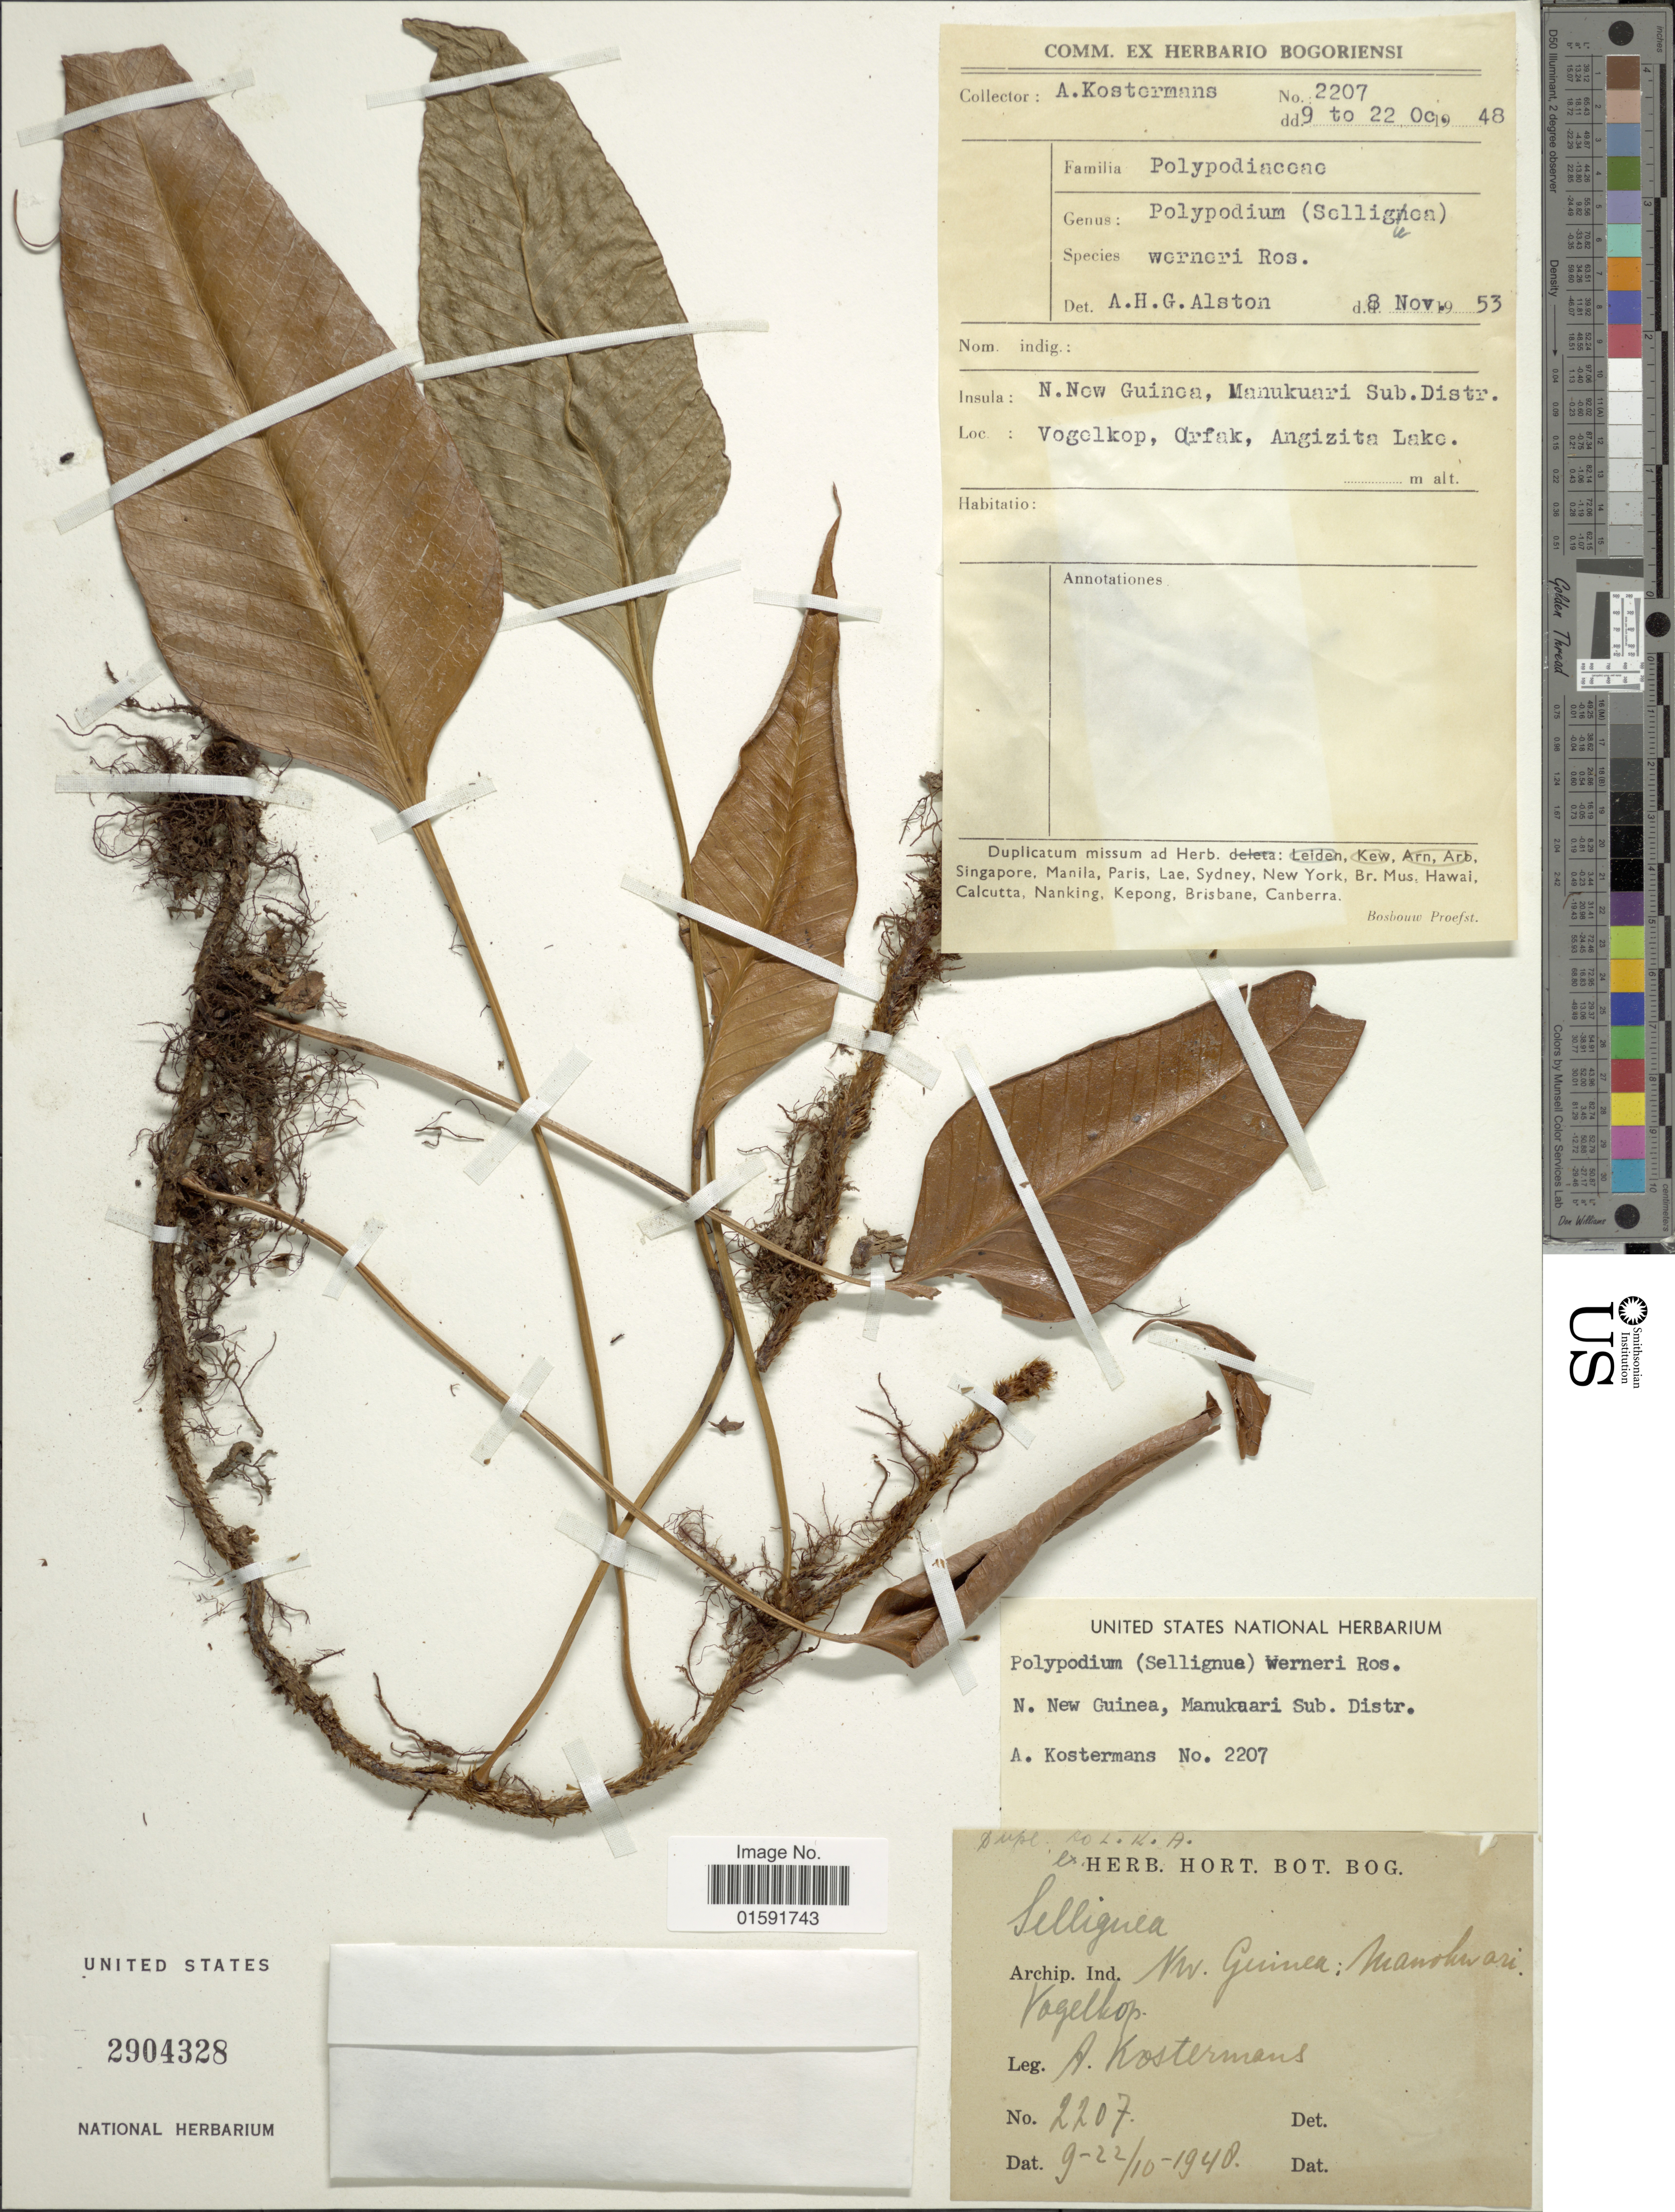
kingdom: Plantae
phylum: Tracheophyta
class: Polypodiopsida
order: Polypodiales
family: Polypodiaceae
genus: Selliguea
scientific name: Selliguea plantaginea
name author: Brack. in Wilkes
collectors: A. J. G. Kostermans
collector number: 2207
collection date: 1948-10-09/1948-10-22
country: Indonesia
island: New Guinea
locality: N. New Guinea, Manukuari Sub Distr., Vogelkop, Orfak, Angizita Lake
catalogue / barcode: US 2904328